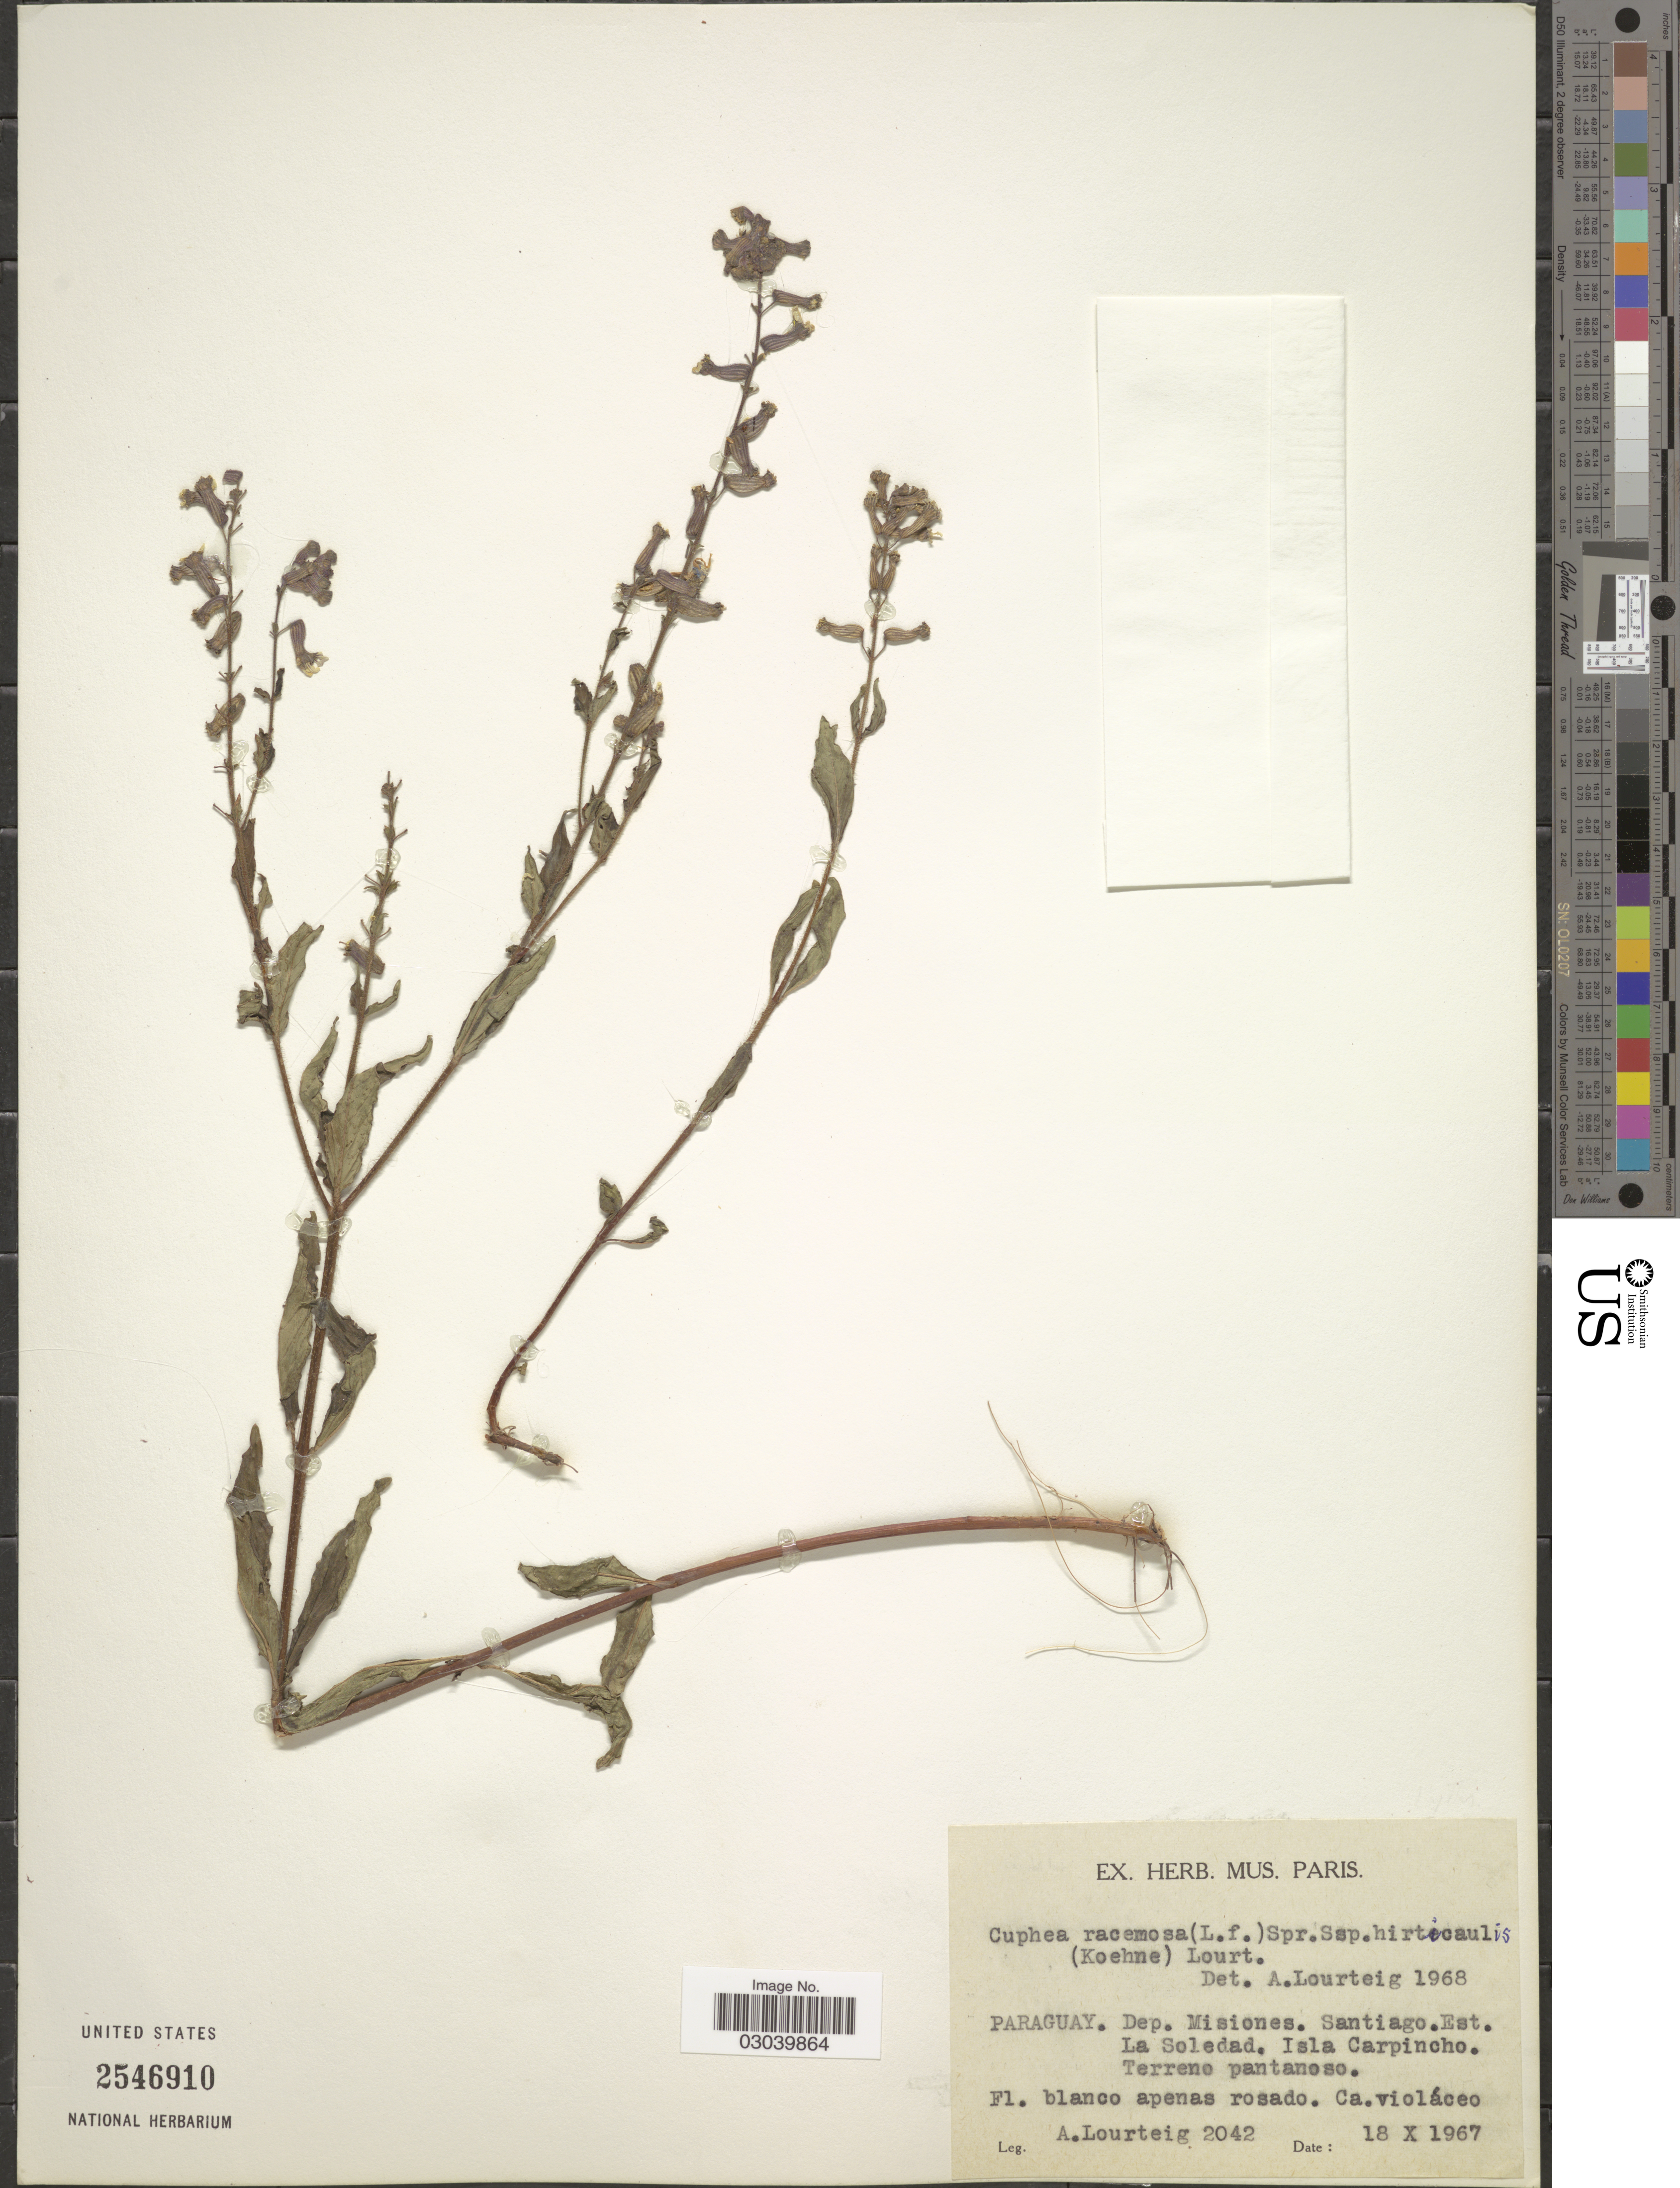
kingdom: Plantae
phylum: Tracheophyta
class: Magnoliopsida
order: Myrtales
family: Lythraceae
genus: Cuphea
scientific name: Cuphea racemosa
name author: (L. f.) Spreng.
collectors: A. Lourteig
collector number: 2042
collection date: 1967-10-18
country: Paraguay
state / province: Misiones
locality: Dep. Misiones. Santiago. Est. La Soledad. Isla Carpincho. Terreno pantanoso.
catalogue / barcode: US 2546910